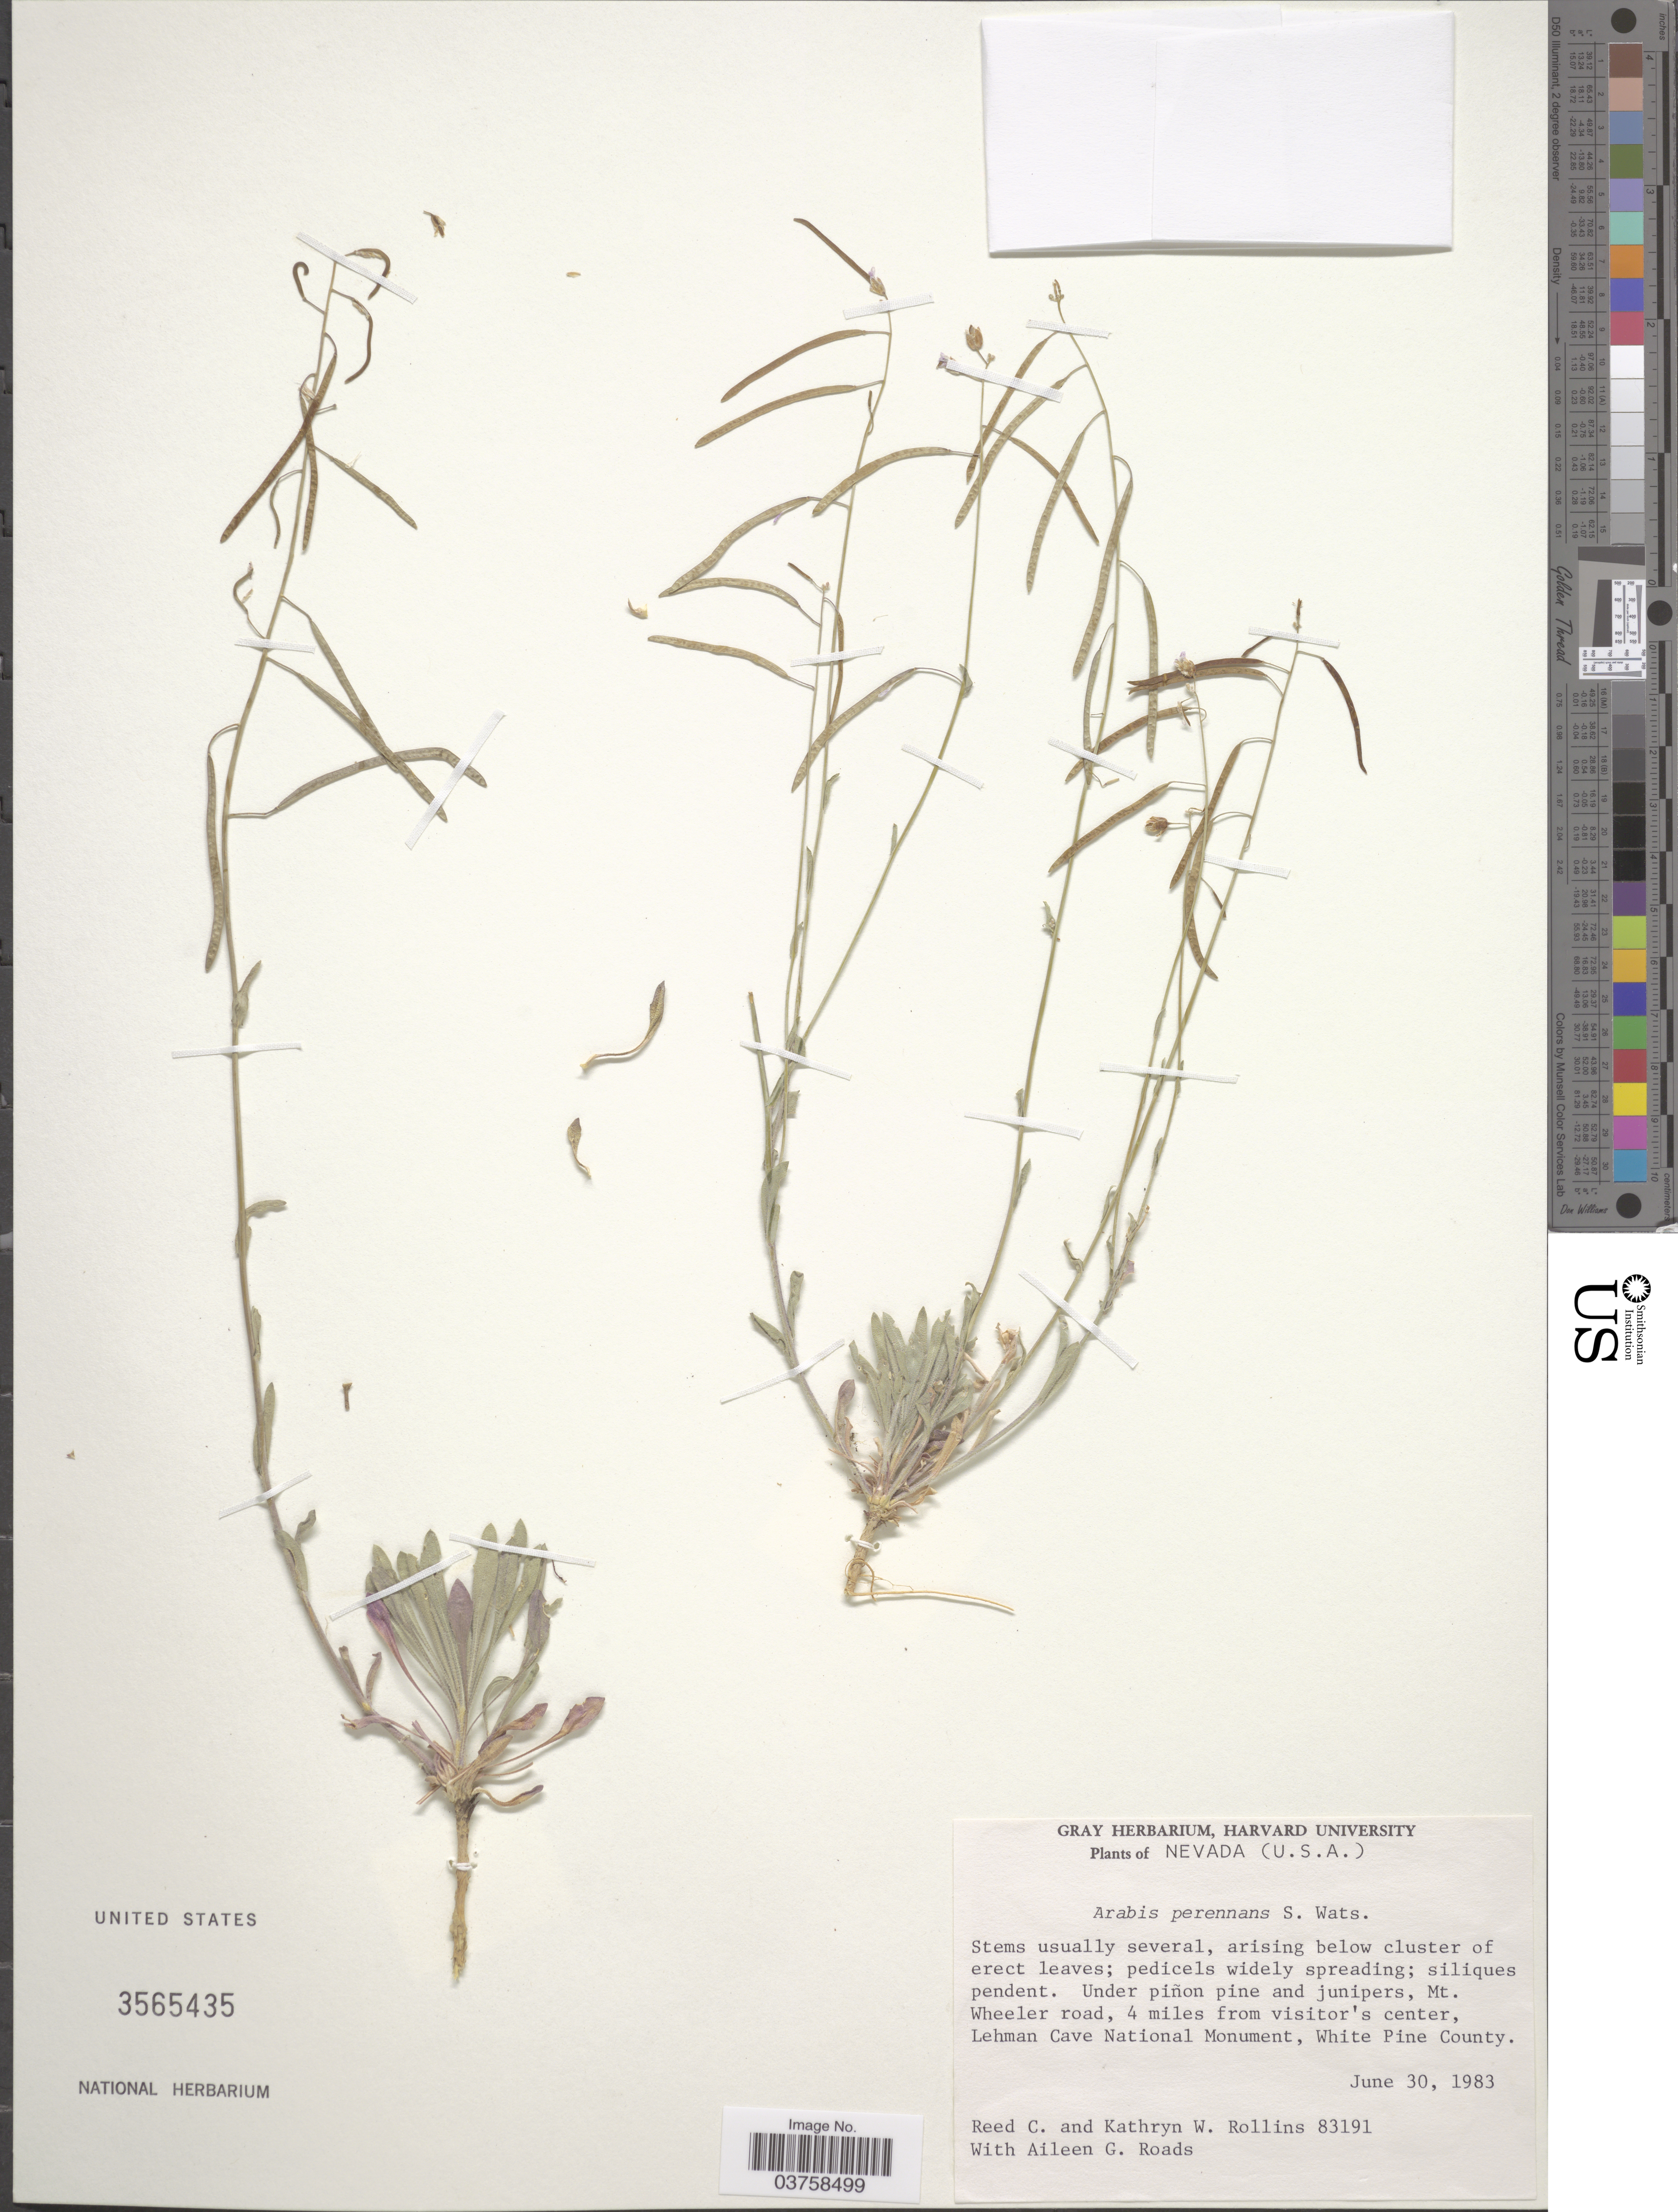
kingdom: Plantae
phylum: Tracheophyta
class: Magnoliopsida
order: Brassicales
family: Brassicaceae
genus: Arabis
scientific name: Arabis perennans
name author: S. Watson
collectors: R. C. Rollins, K. W. Rollins & A. Roads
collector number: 83191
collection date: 1983-06-30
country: United States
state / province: Nevada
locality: Mt. Wheeler road, 4 miles from visitor's center, Lehman Cave National Monument, White Pine County.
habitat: under pinon pine and junipers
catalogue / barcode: US 3565435